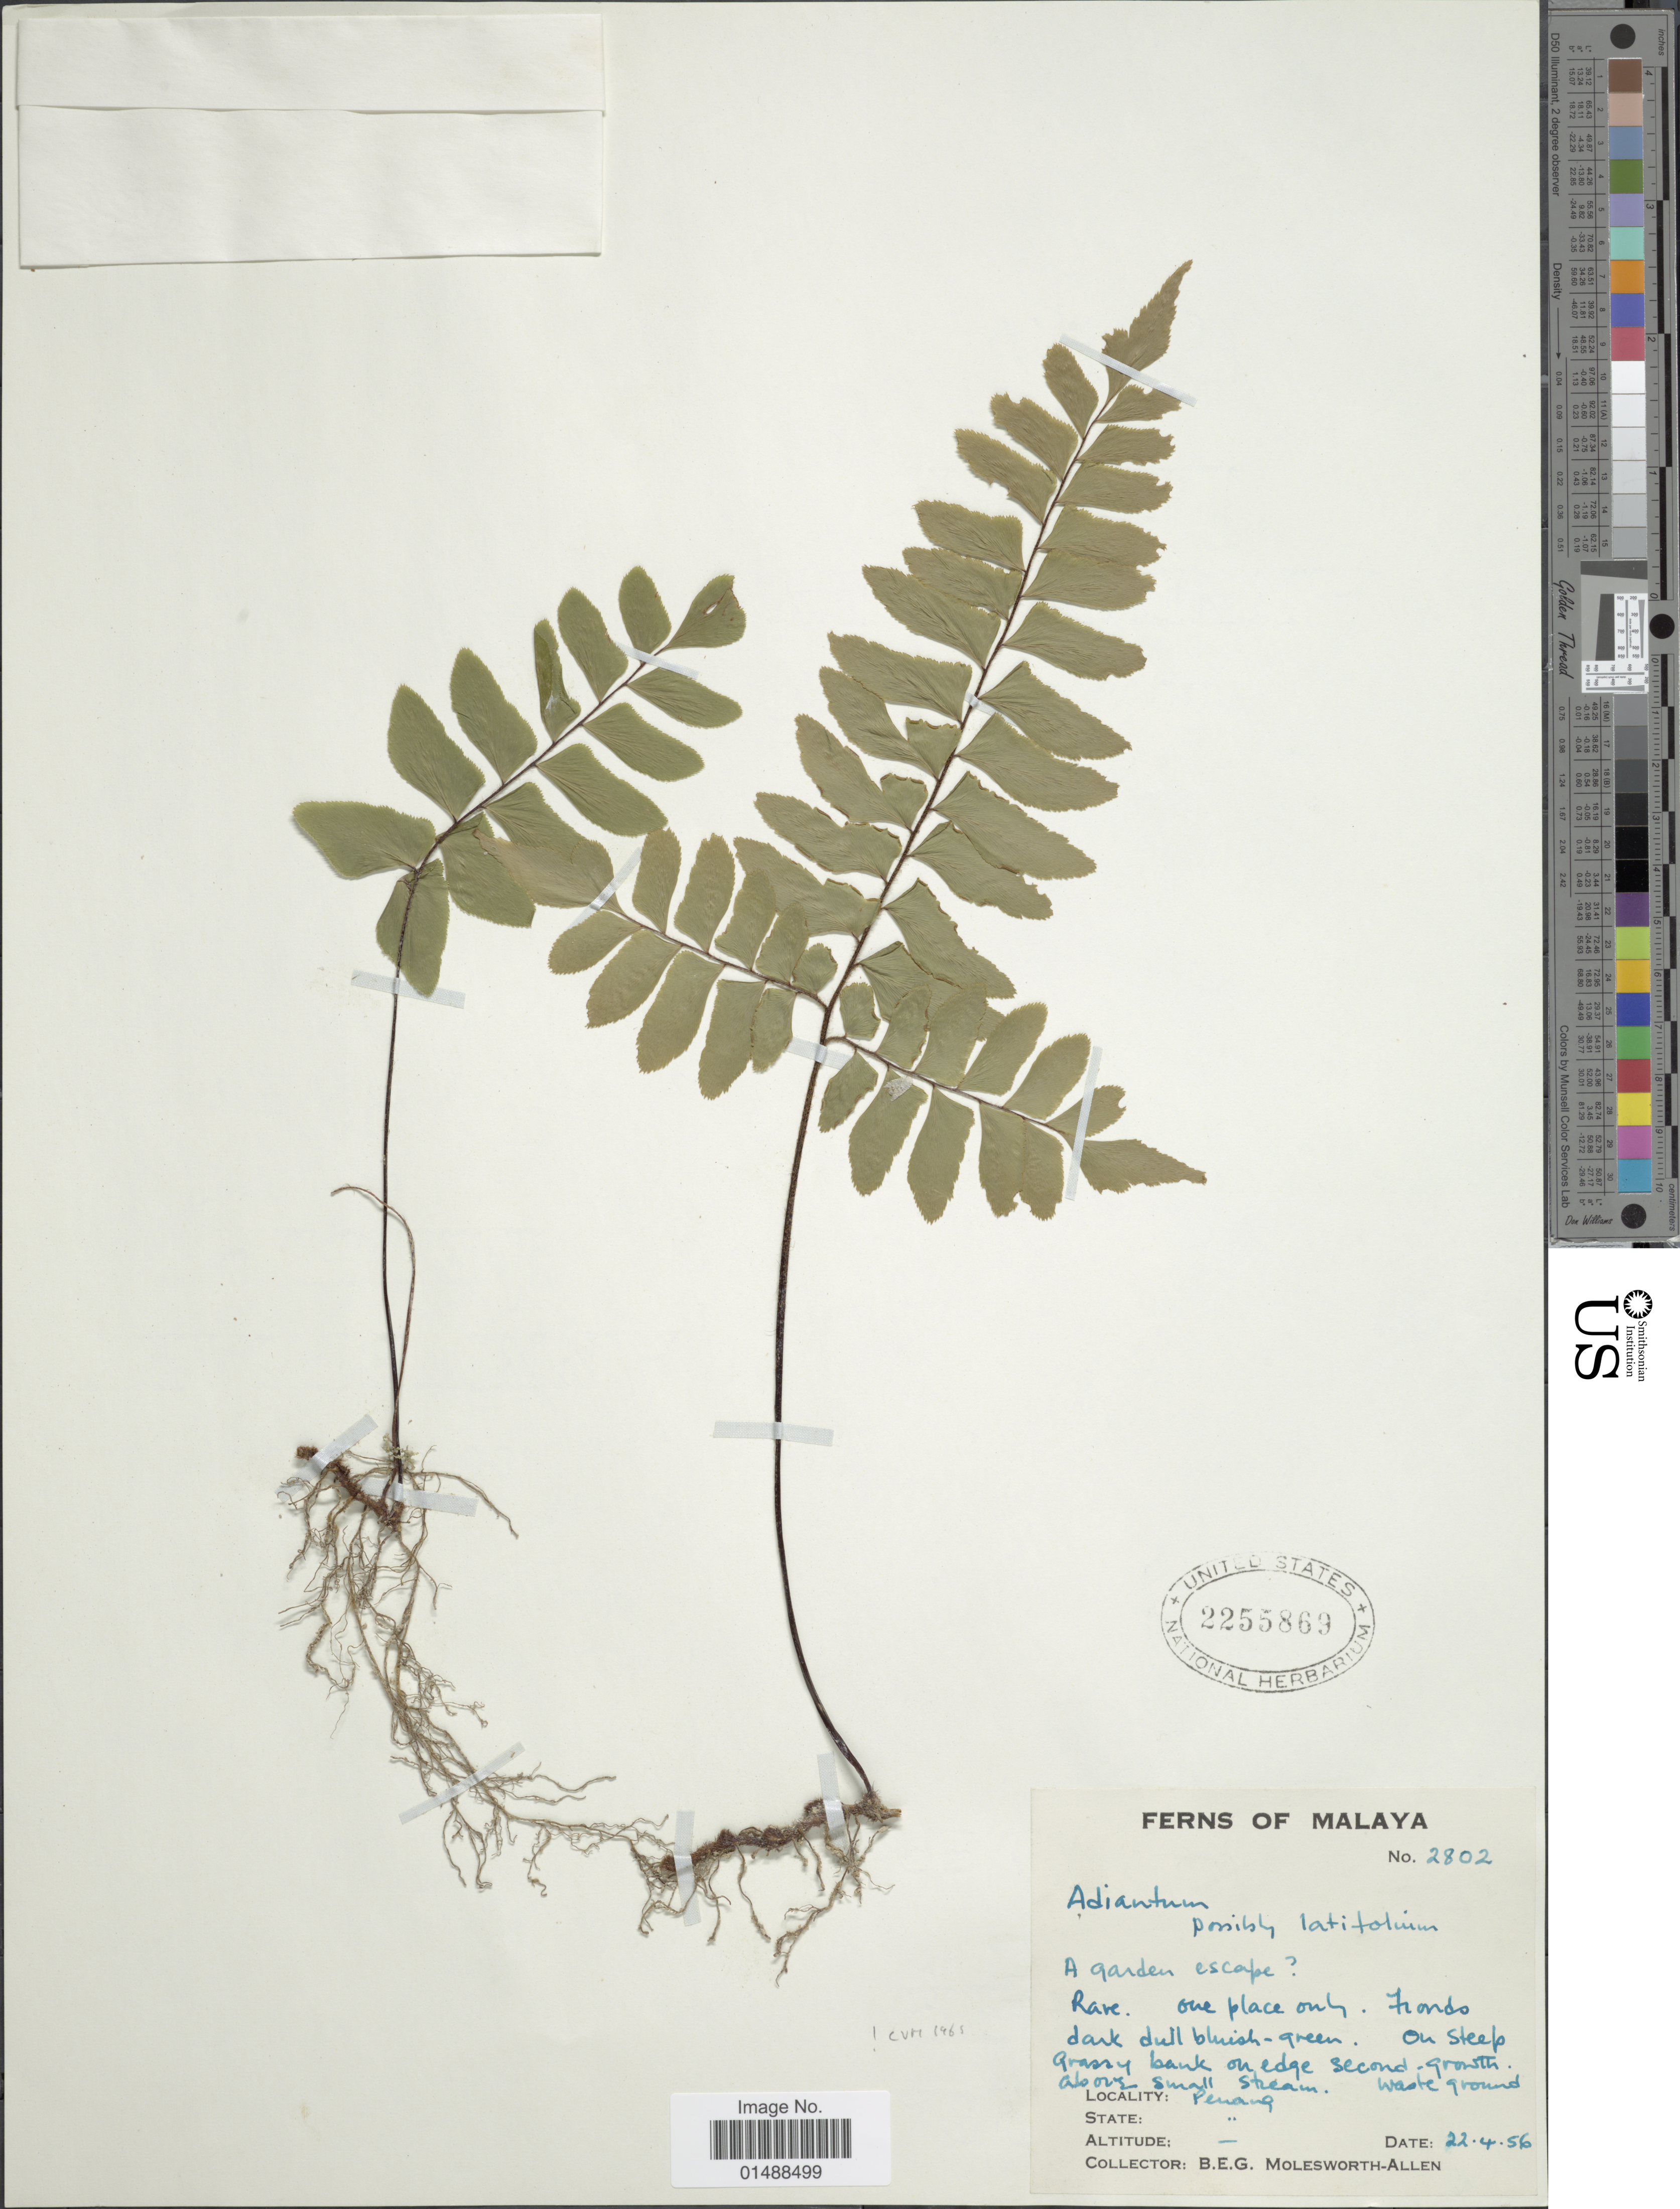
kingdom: Plantae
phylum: Tracheophyta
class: Polypodiopsida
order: Polypodiales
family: Pteridaceae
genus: Adiantum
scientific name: Adiantum latifolium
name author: Lam.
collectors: B. E. G. Molesworth-Allen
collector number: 2802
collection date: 1956-04-22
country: Malaysia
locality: Malaya: Penang.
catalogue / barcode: US 2255869